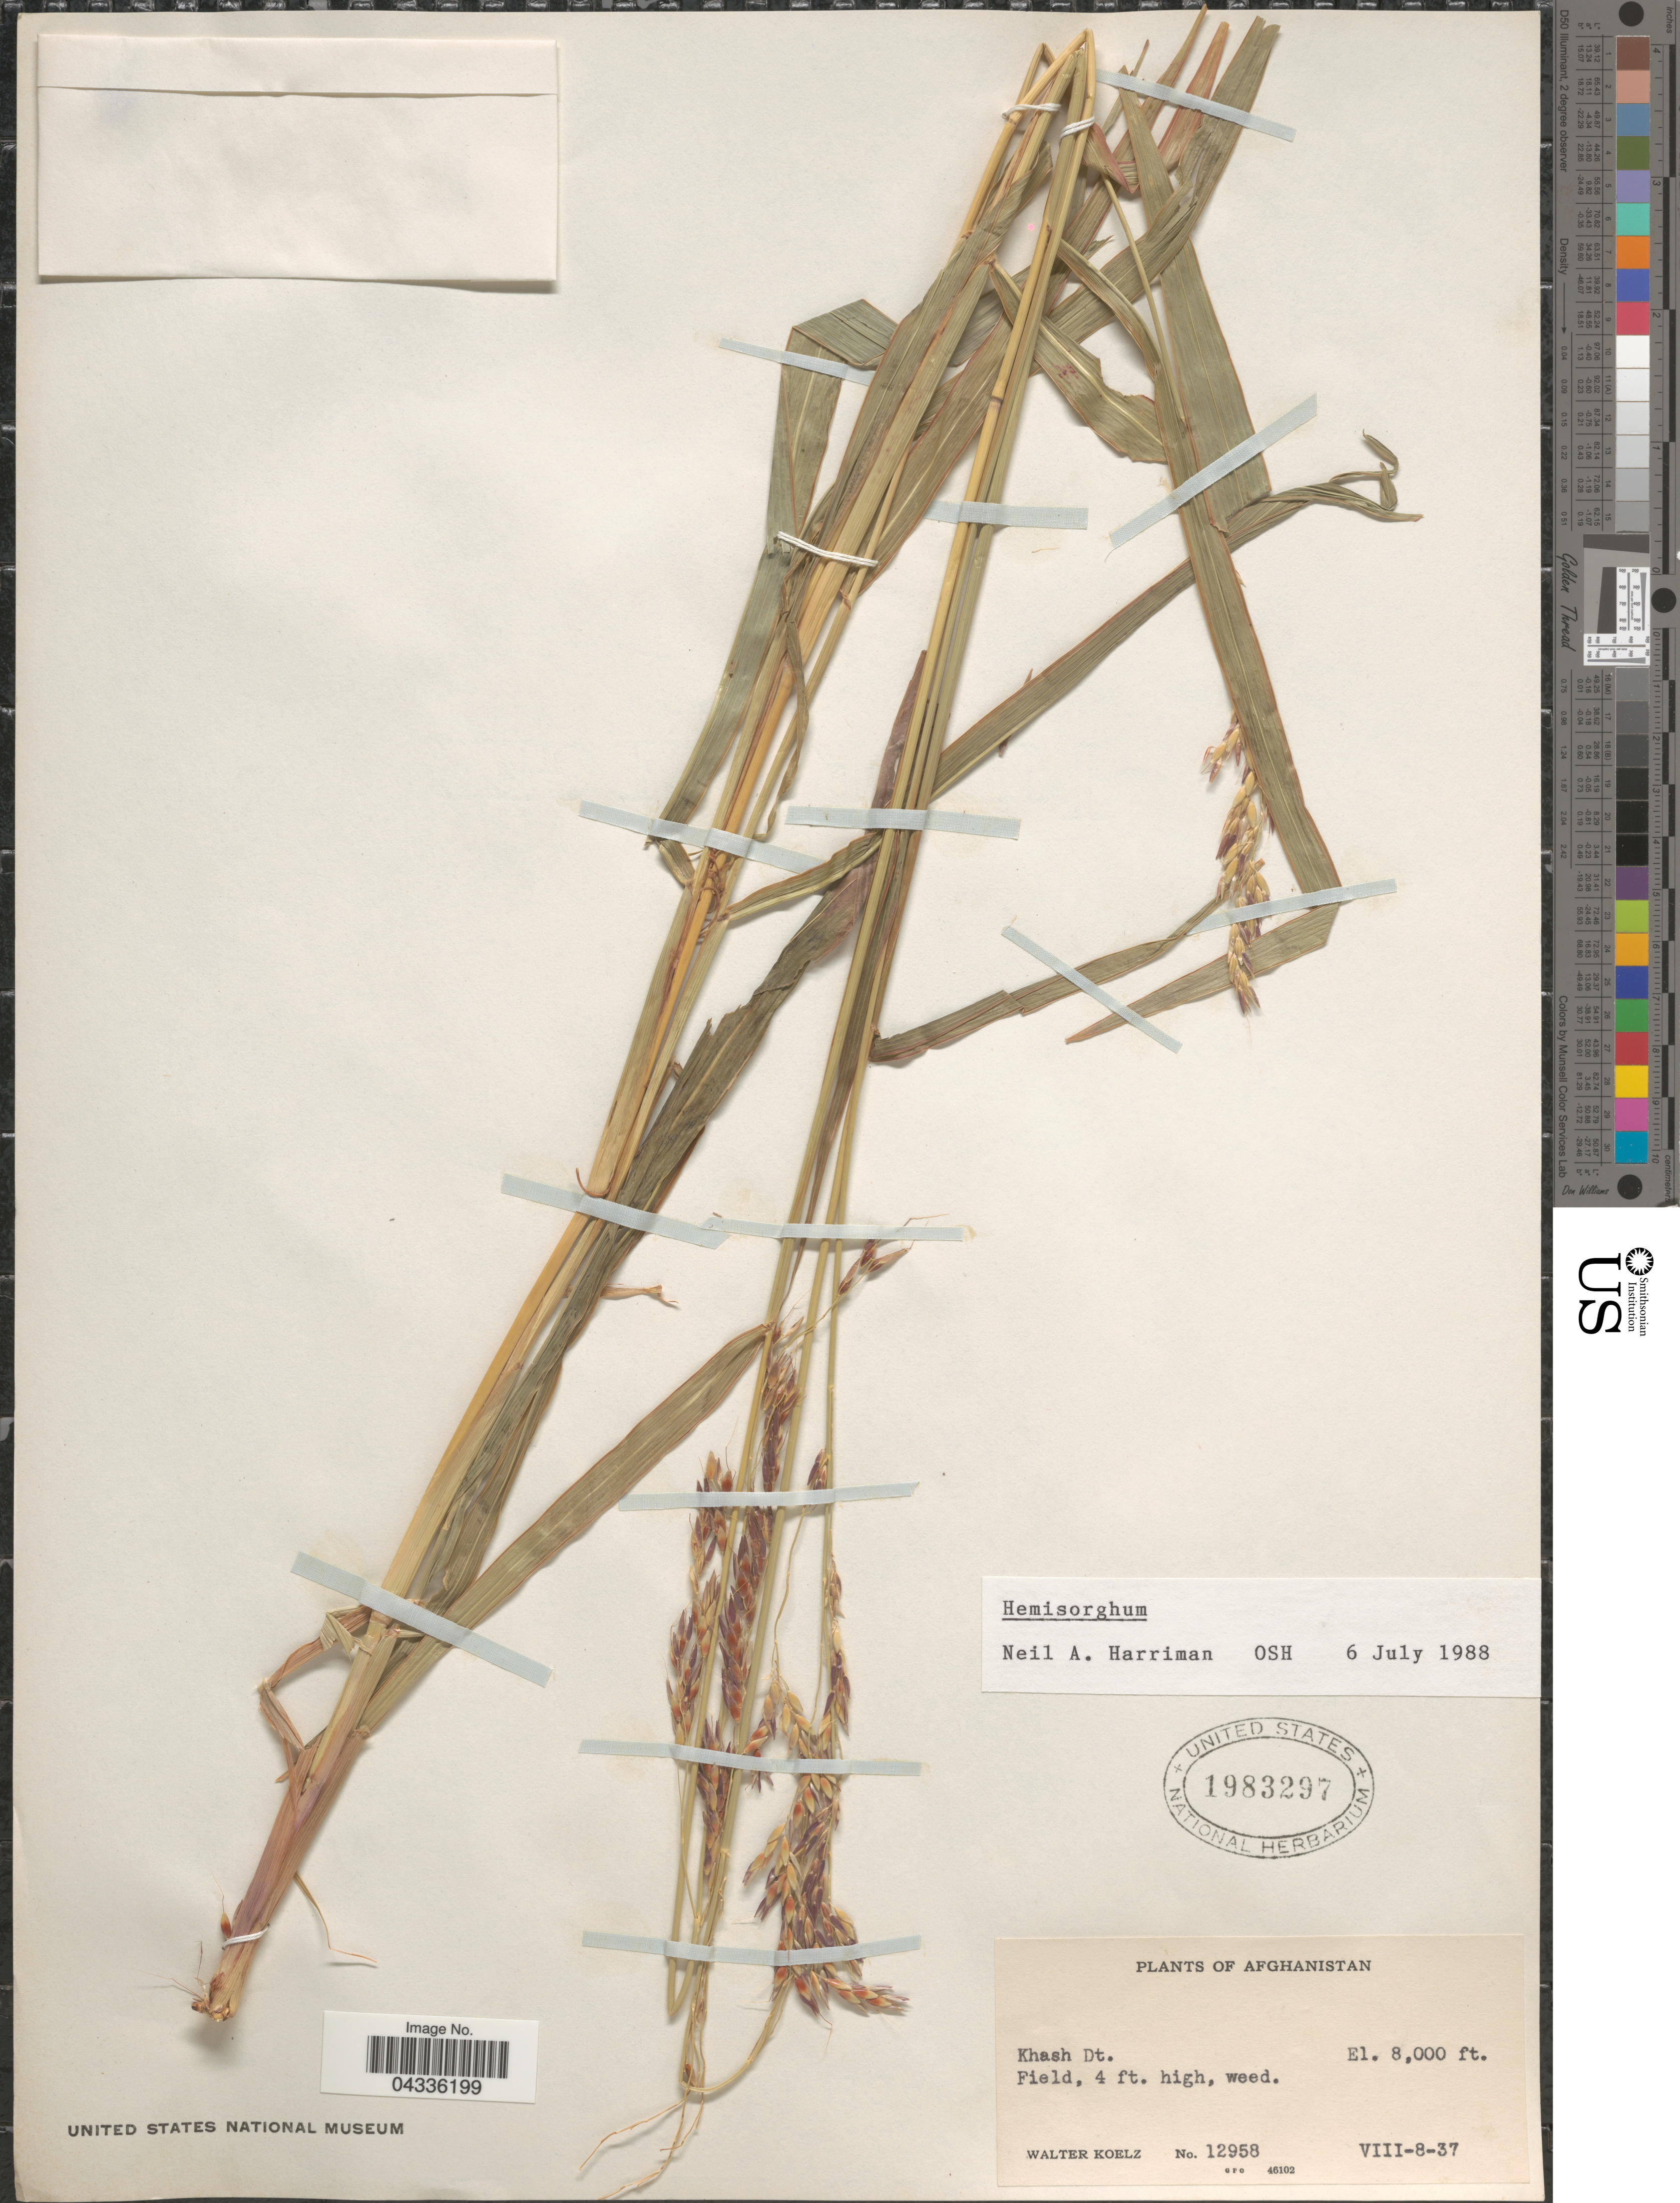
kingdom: Plantae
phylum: Tracheophyta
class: Liliopsida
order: Poales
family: Poaceae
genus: Hemisorghum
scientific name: Hemisorghum sp.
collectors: W. N. Koelz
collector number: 12958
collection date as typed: Transcribed d/m/y: 8/8/37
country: Afghanistan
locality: Khash Dt.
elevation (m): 2438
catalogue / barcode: US 1983297